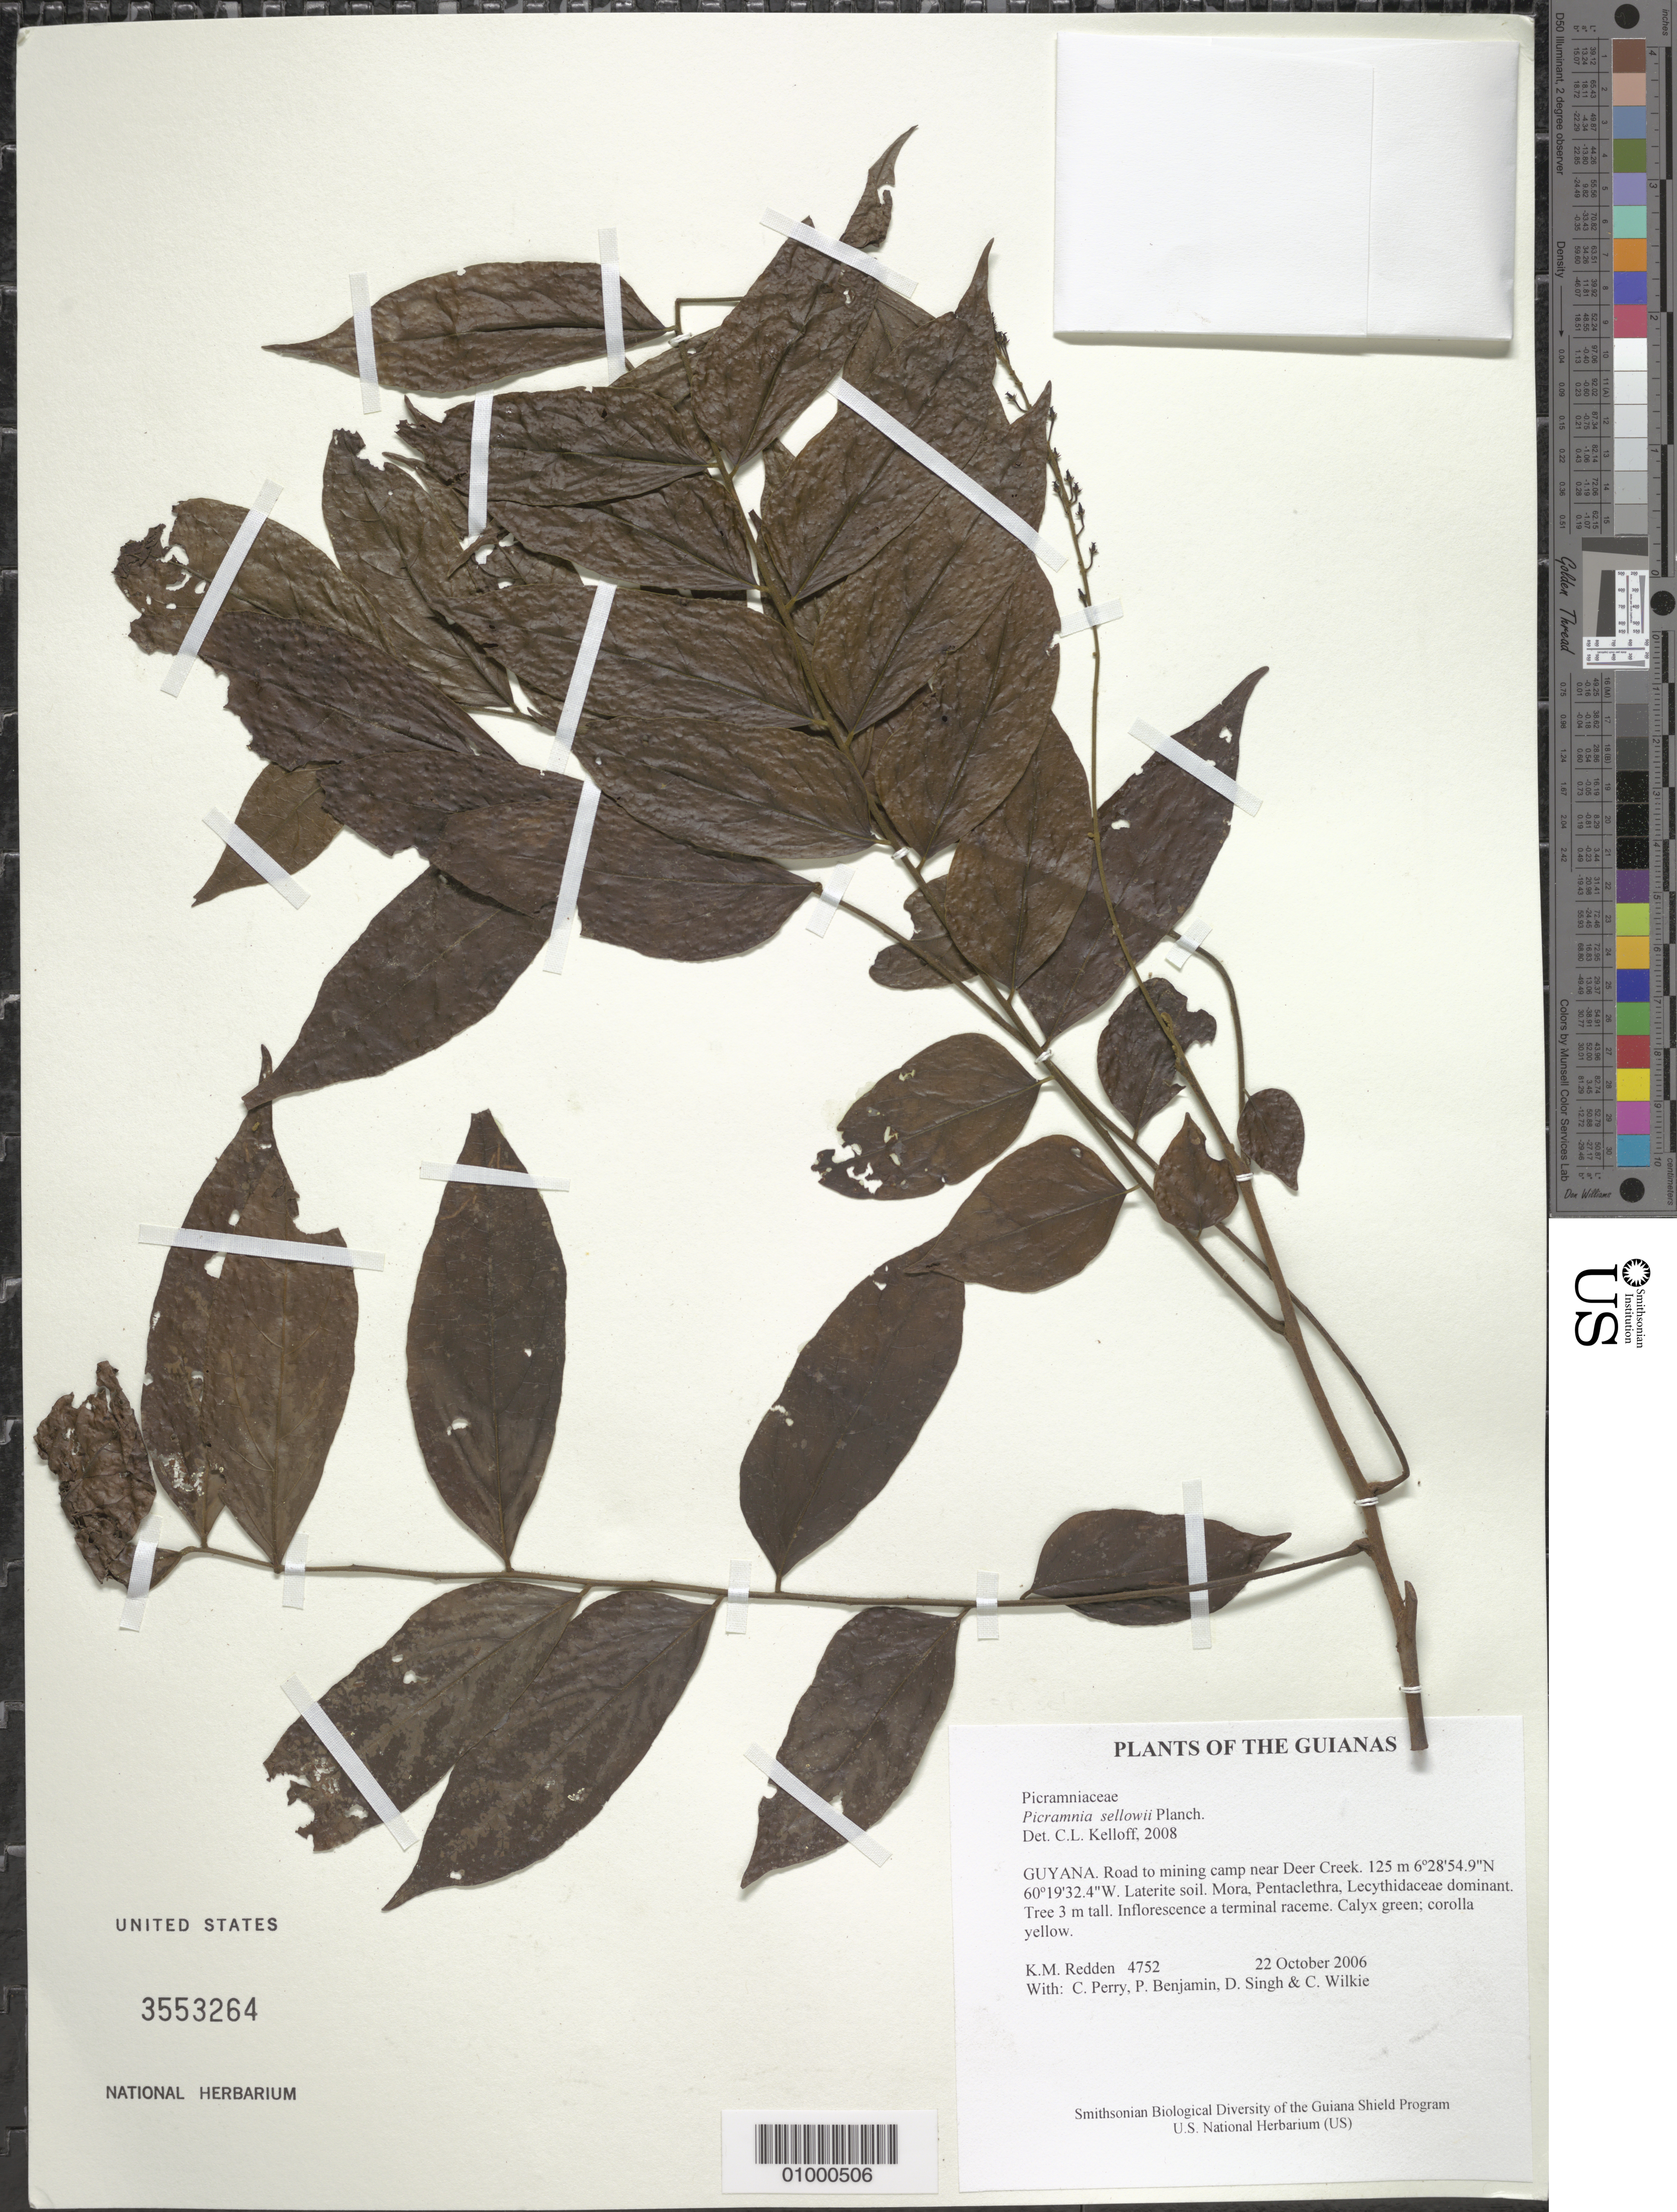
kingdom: Plantae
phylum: Tracheophyta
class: Magnoliopsida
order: Picramniales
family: Picramniaceae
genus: Picramnia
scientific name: Picramnia sellowii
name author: Planch.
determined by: Kelloff, Carol L., (US), Smithsonian Institution - National Museum of Natural History (UNITED STATES)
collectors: K. M. Redden, C. Perry, P. Benjamin, D. Singh & C. Wilkie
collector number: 4752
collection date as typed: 22 October 2006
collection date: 2006-10-22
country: Guyana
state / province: Cuyuni-Mazaruni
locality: Road to mining camp near Deer Creek.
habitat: Laterite soil. Mora, Pentaclethra, Lecythidaceae dominant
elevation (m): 125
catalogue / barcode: US 3553264